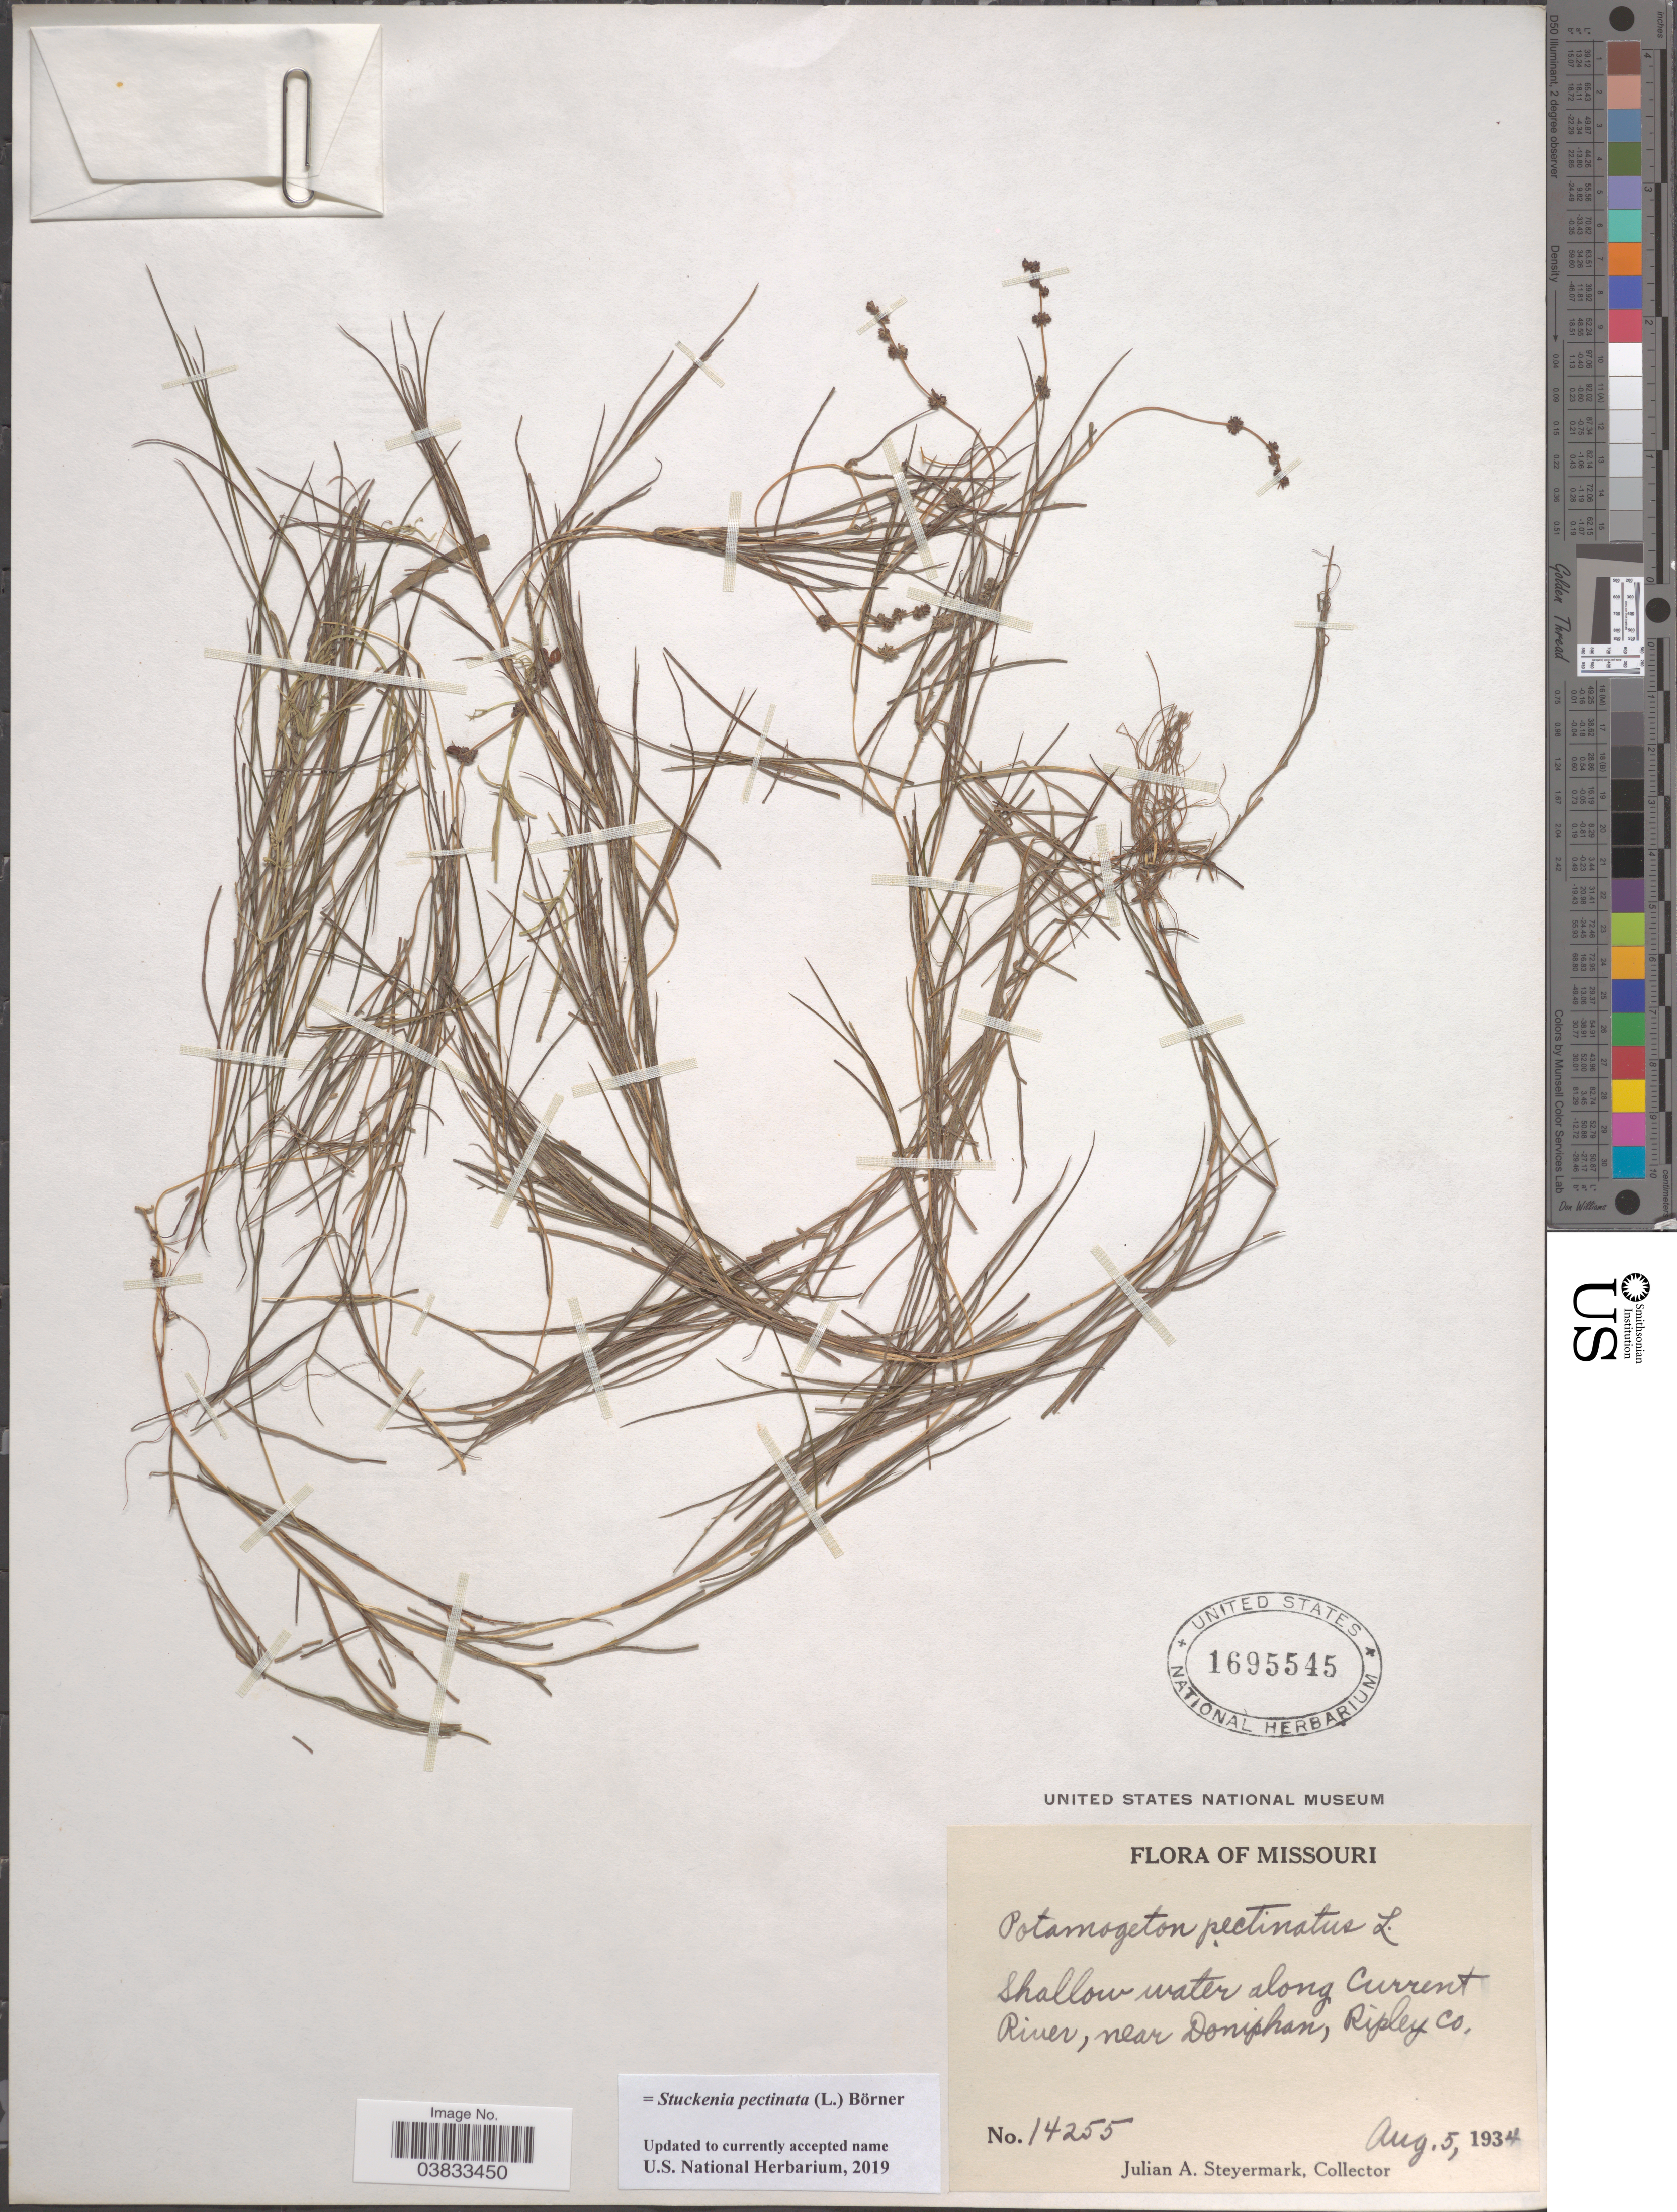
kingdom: Plantae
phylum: Tracheophyta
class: Liliopsida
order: Alismatales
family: Potamogetonaceae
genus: Stuckenia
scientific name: Stuckenia pectinata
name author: (L.) Börner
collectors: J. Steyermark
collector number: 14255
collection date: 1934-08-05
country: United States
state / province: Missouri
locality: Shallow water along Current River, near Doniphan, Ripley Co.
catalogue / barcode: US 1695545